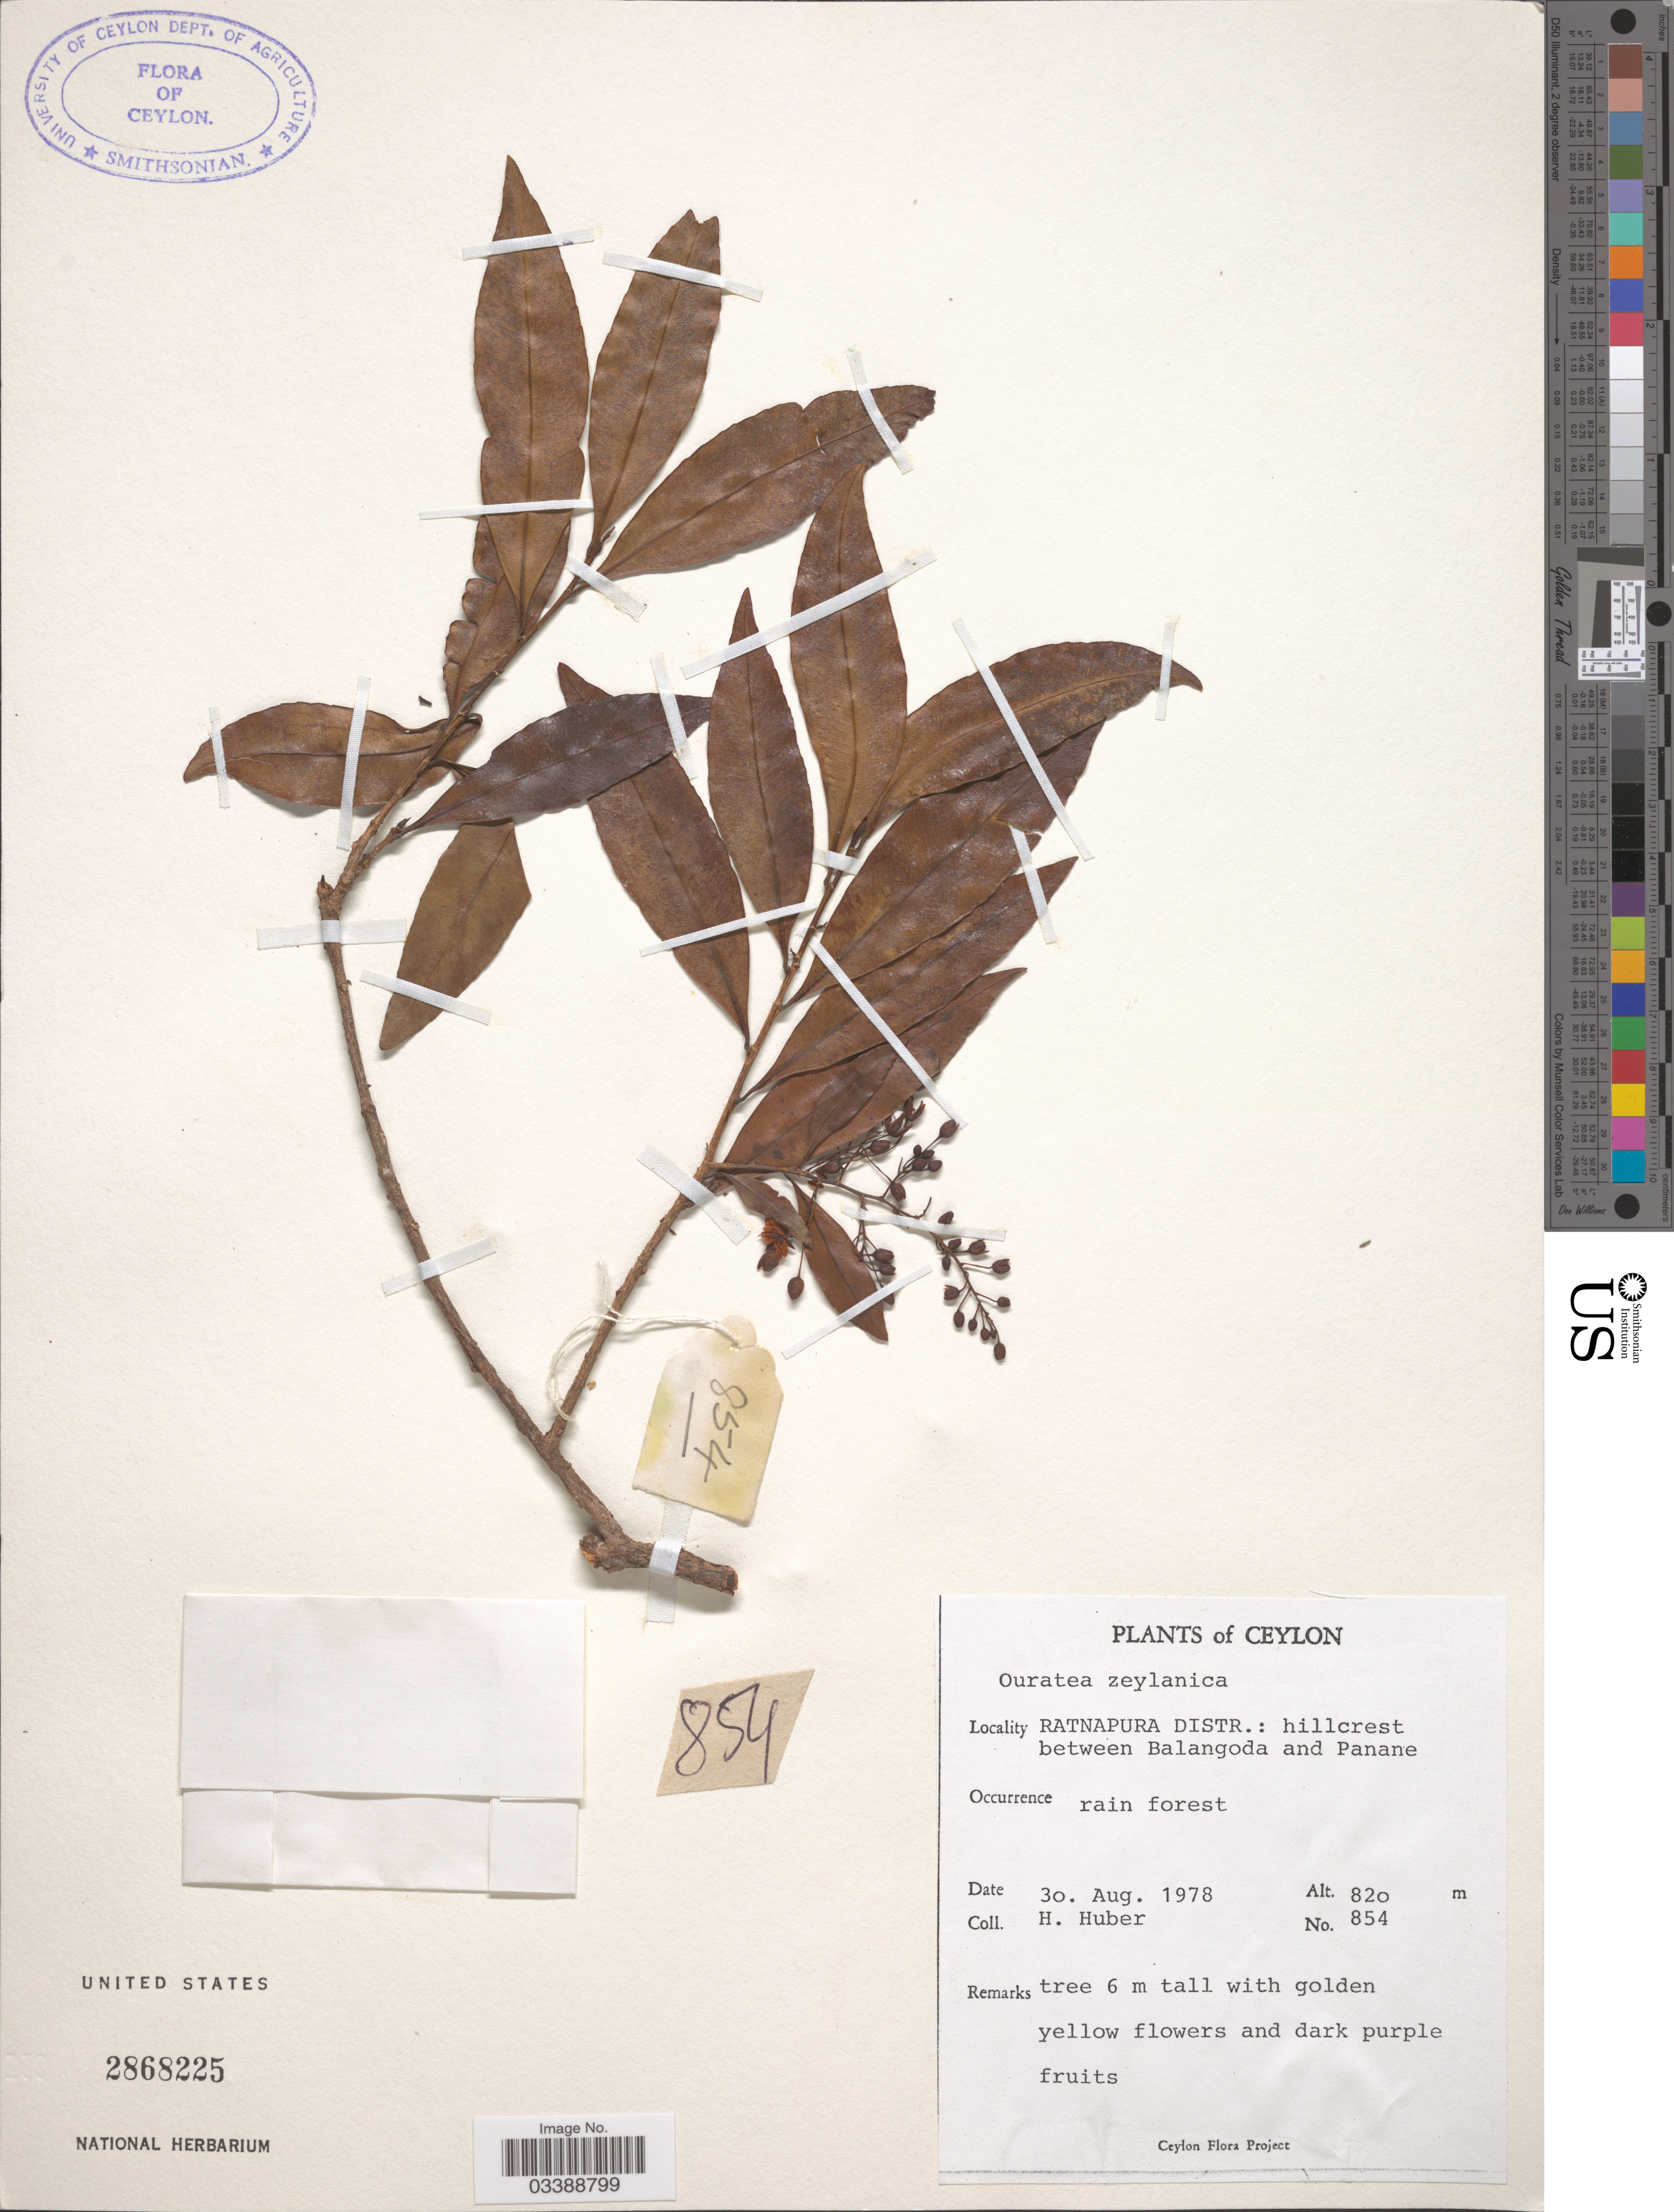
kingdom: Plantae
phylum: Tracheophyta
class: Magnoliopsida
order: Malpighiales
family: Ochnaceae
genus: Campylospermum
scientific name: Campylospermum serratum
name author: (Gaertn.) Bittrich & M.C.E. Amaral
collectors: H. Huber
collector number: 854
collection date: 1978-08-30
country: Sri Lanka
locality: Ceylon. Ratnapura Distr.: hillcrest between Balangoda and Panane.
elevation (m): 820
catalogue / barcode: US 2868225